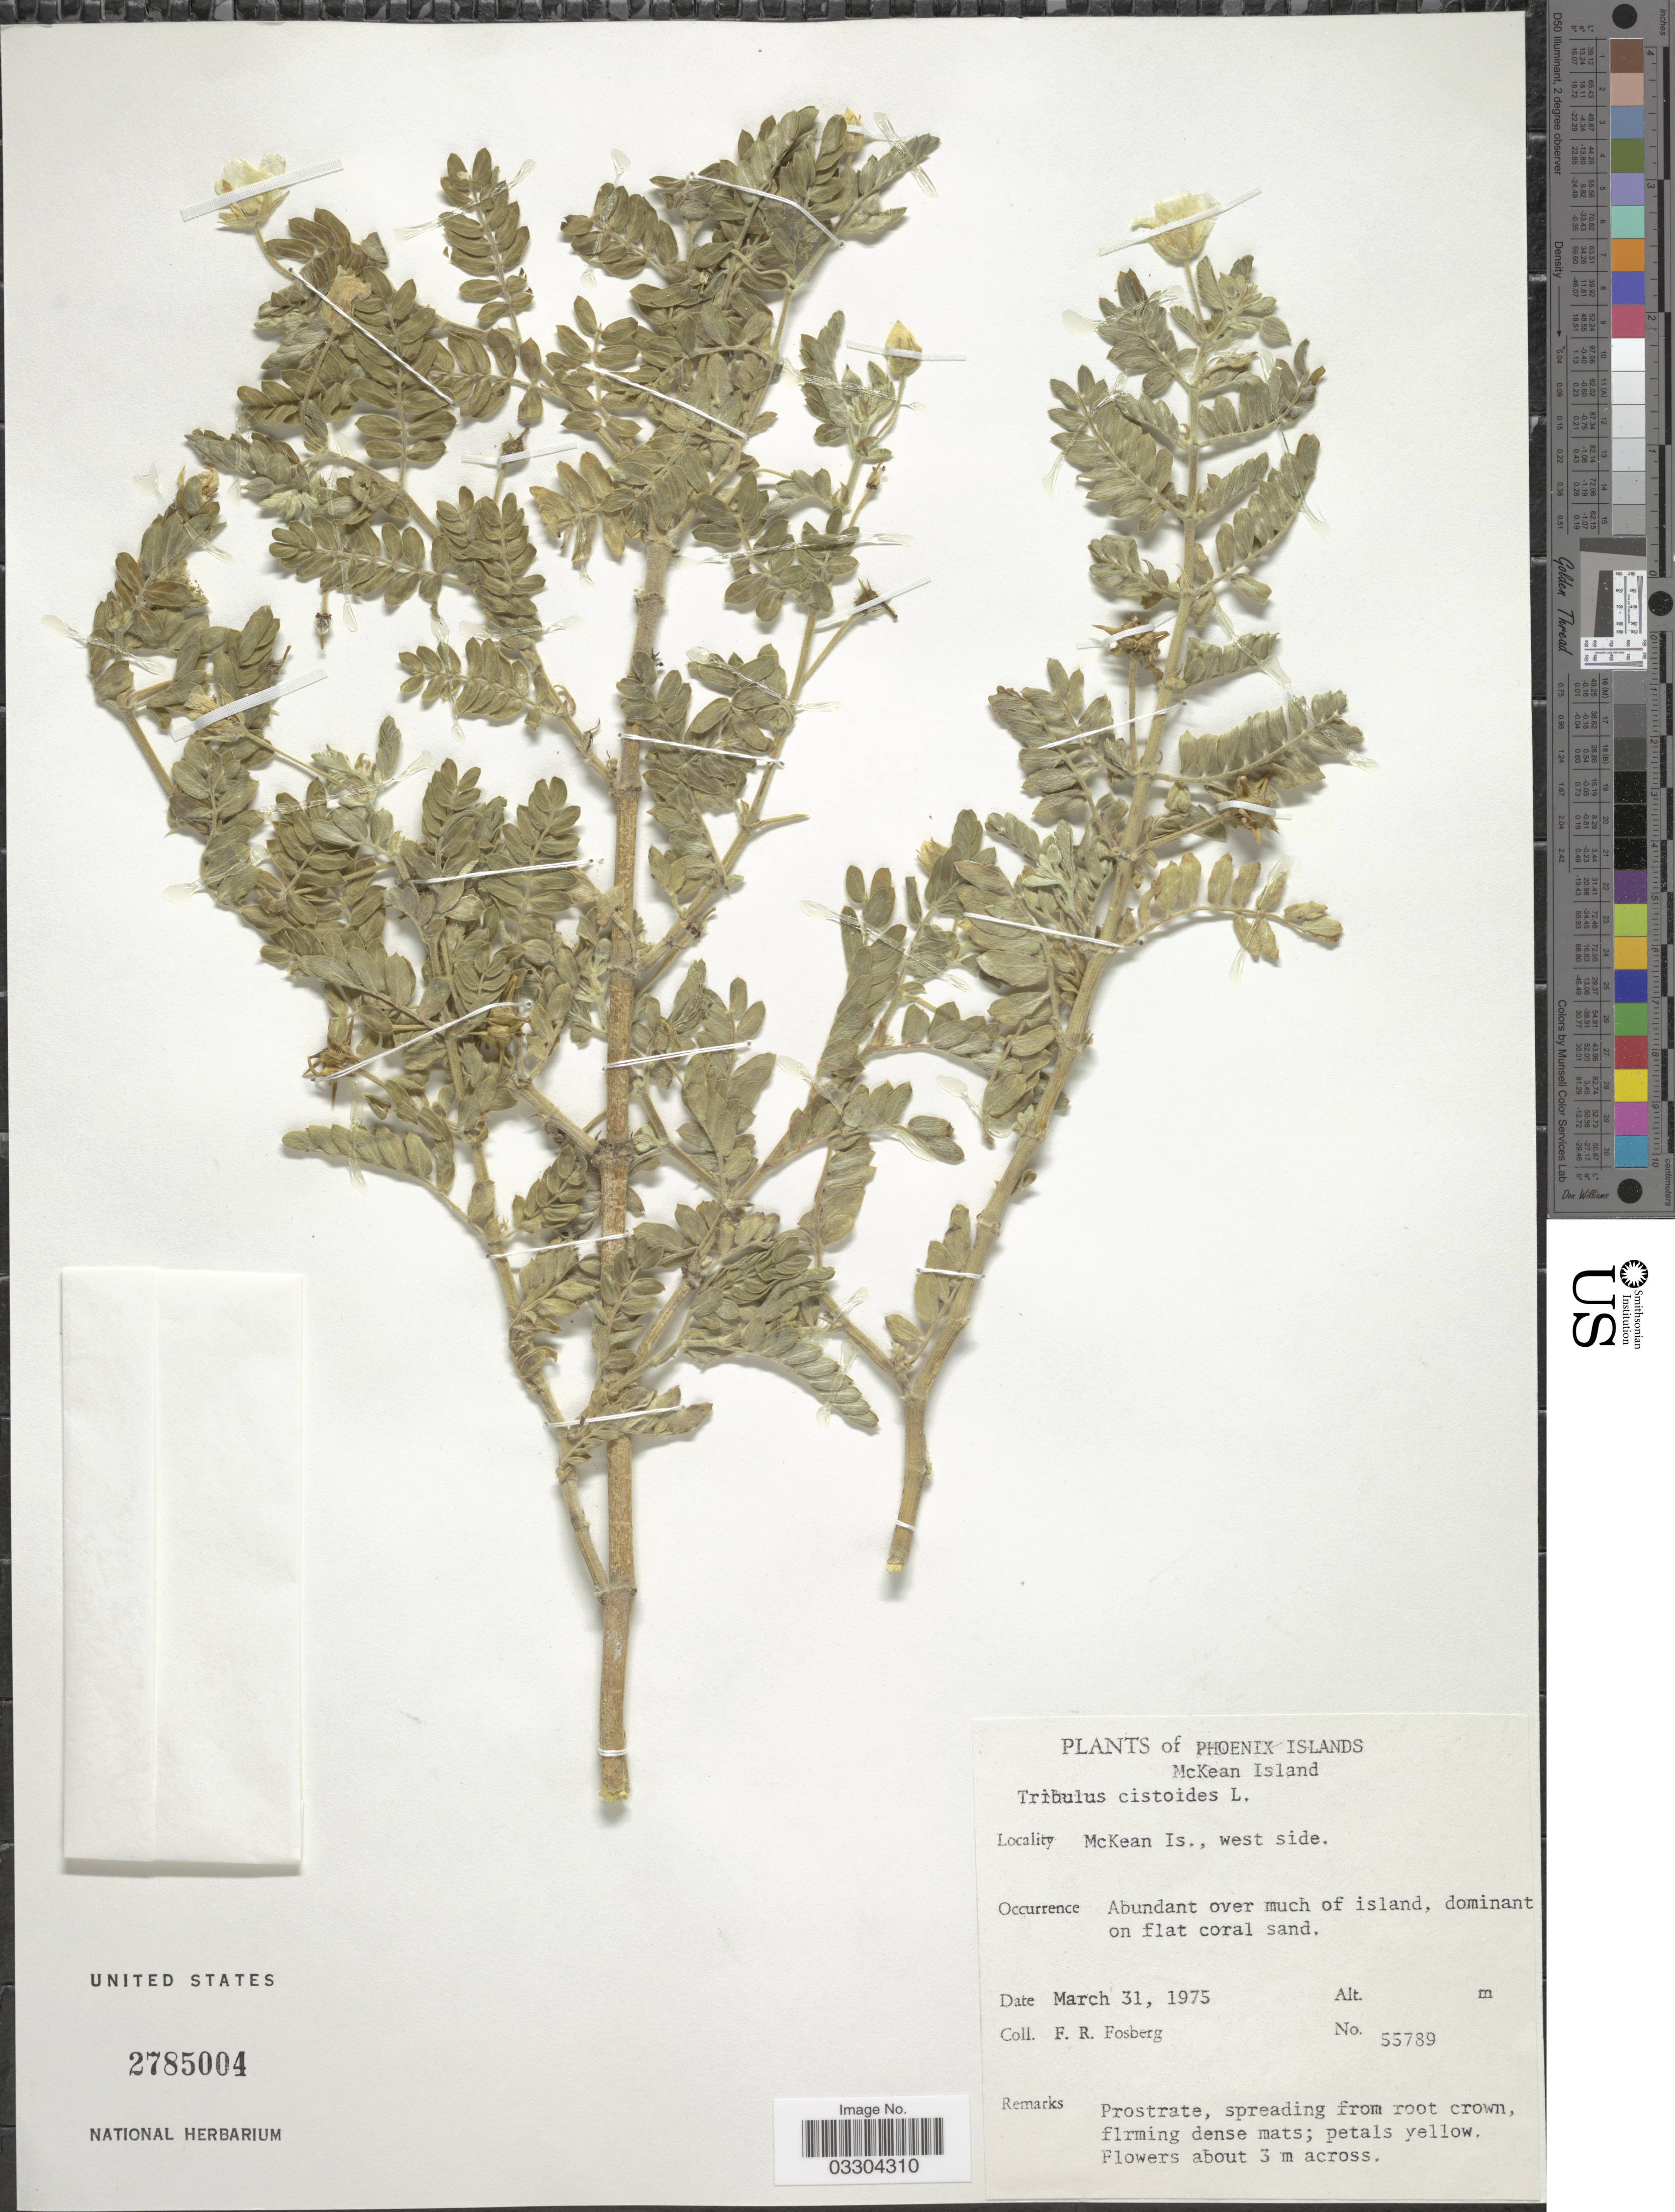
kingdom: Plantae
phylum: Tracheophyta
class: Magnoliopsida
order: Zygophyllales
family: Zygophyllaceae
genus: Tribulus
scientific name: Tribulus cistoides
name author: L.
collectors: F. R. Fosberg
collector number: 55789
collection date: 1975-03-31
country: Kiribati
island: McKean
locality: Phoenix Islands. McKean Island. McKean Is., west side.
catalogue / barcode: US 2785004